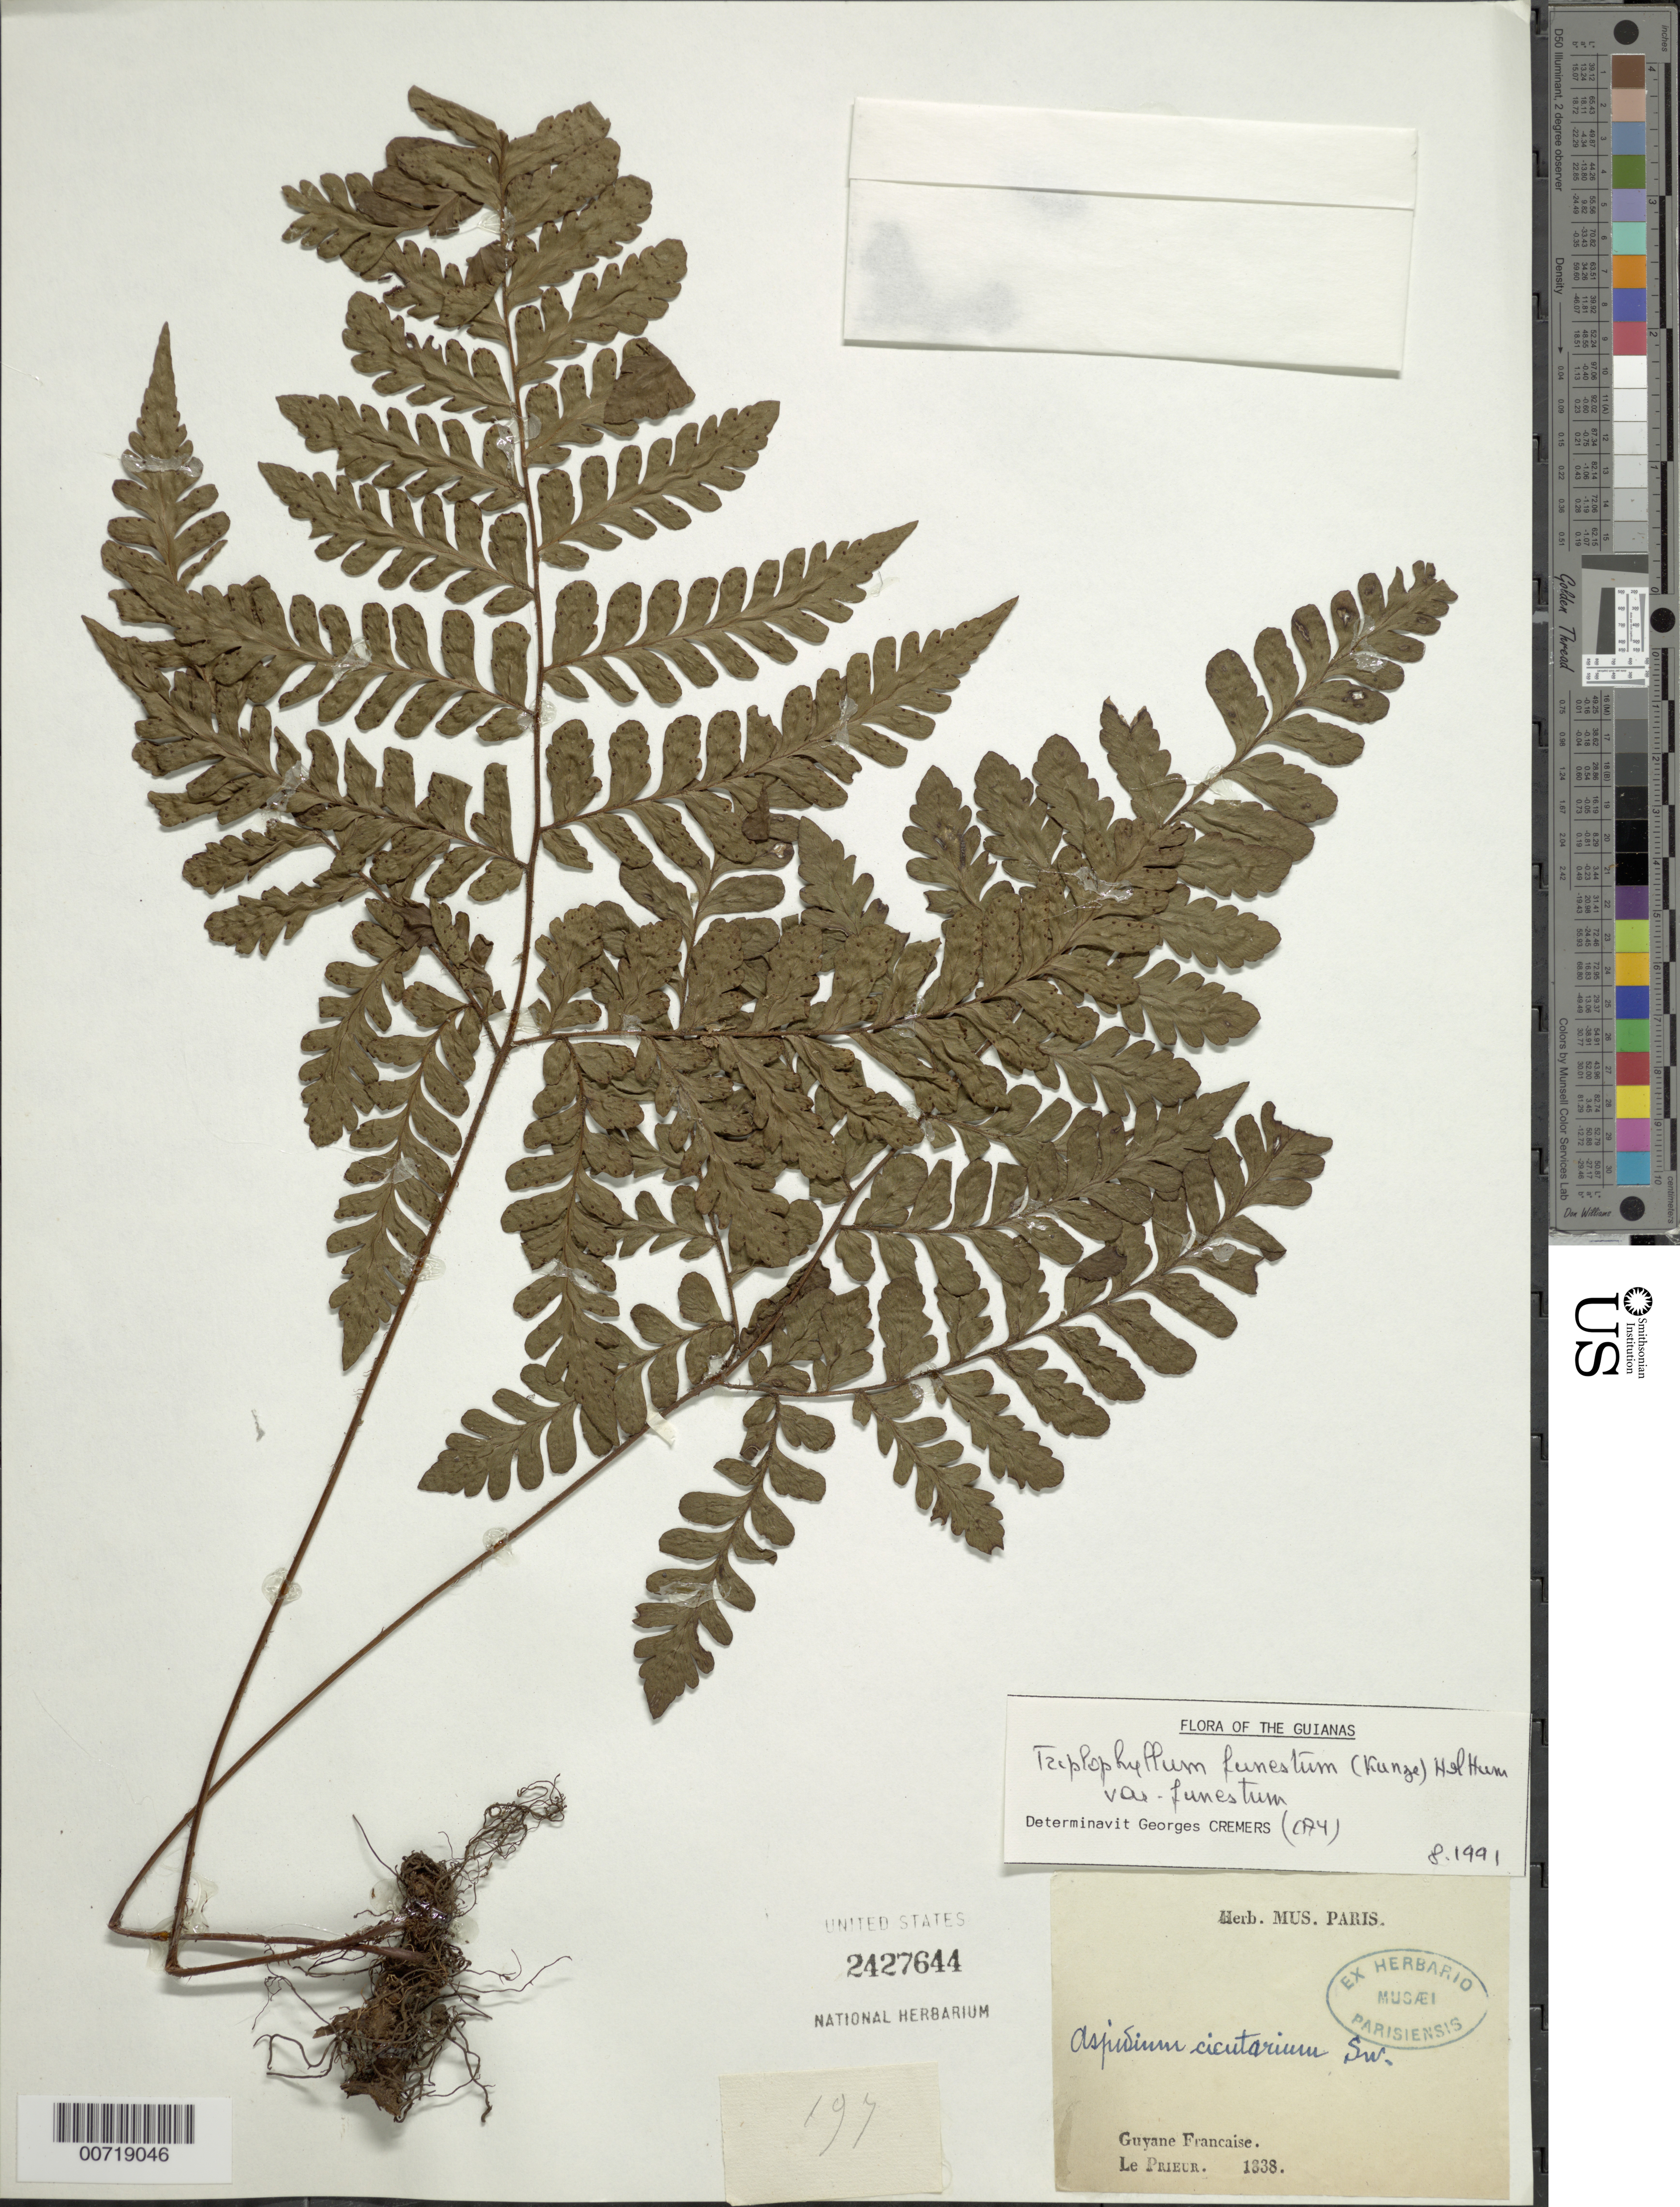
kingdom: Plantae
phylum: Tracheophyta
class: Polypodiopsida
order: Polypodiales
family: Tectariaceae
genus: Triplophyllum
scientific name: Triplophyllum funestum var. funestum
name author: (Kunze) Holttum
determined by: Cremers, Georges A.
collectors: F. M. R. Leprieur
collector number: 197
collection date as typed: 1838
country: French Guiana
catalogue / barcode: US 2427644